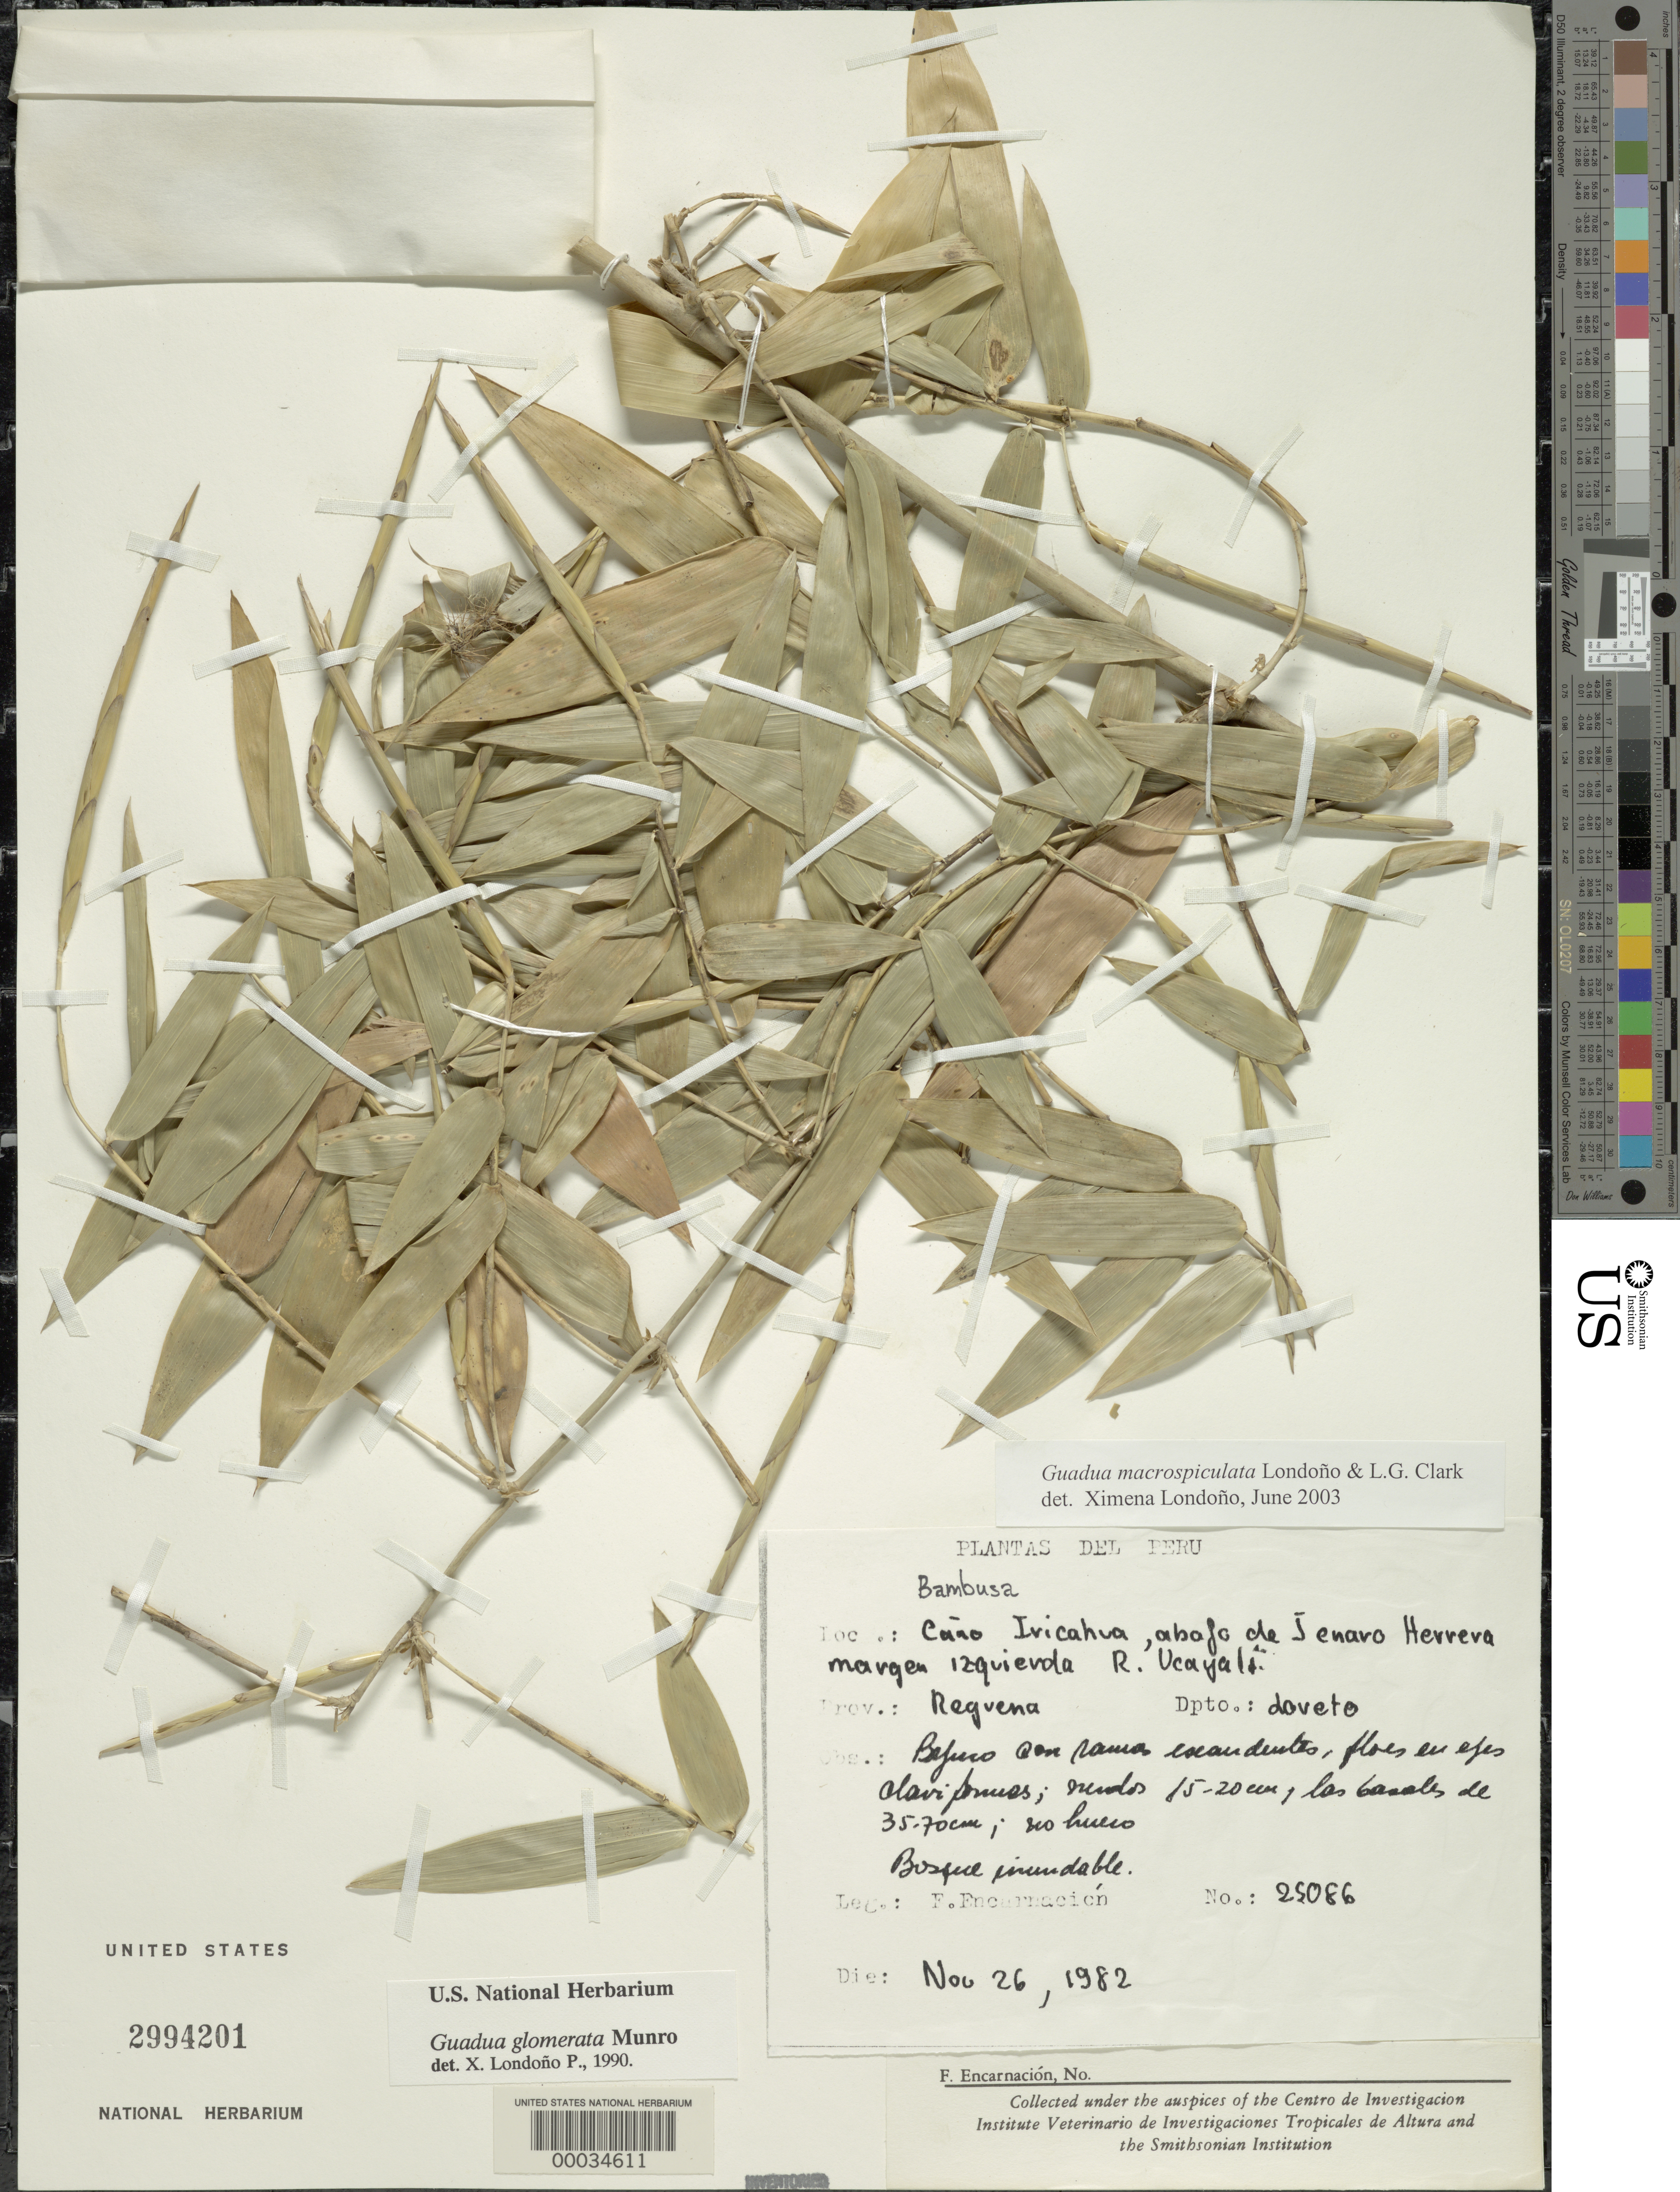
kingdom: Plantae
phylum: Tracheophyta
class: Liliopsida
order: Poales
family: Poaceae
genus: Guadua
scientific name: Guadua glomerata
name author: Munro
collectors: F. Encarnación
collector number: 25086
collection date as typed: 26 Nov 1982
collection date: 1982-11-26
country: Peru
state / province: Loreto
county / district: Requena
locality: Dpto. Doveto; Caño Iricahua, Abafo de Jenaro Herrera, margem izquierda Río Ucayali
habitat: Inundated forest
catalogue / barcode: US 2994201